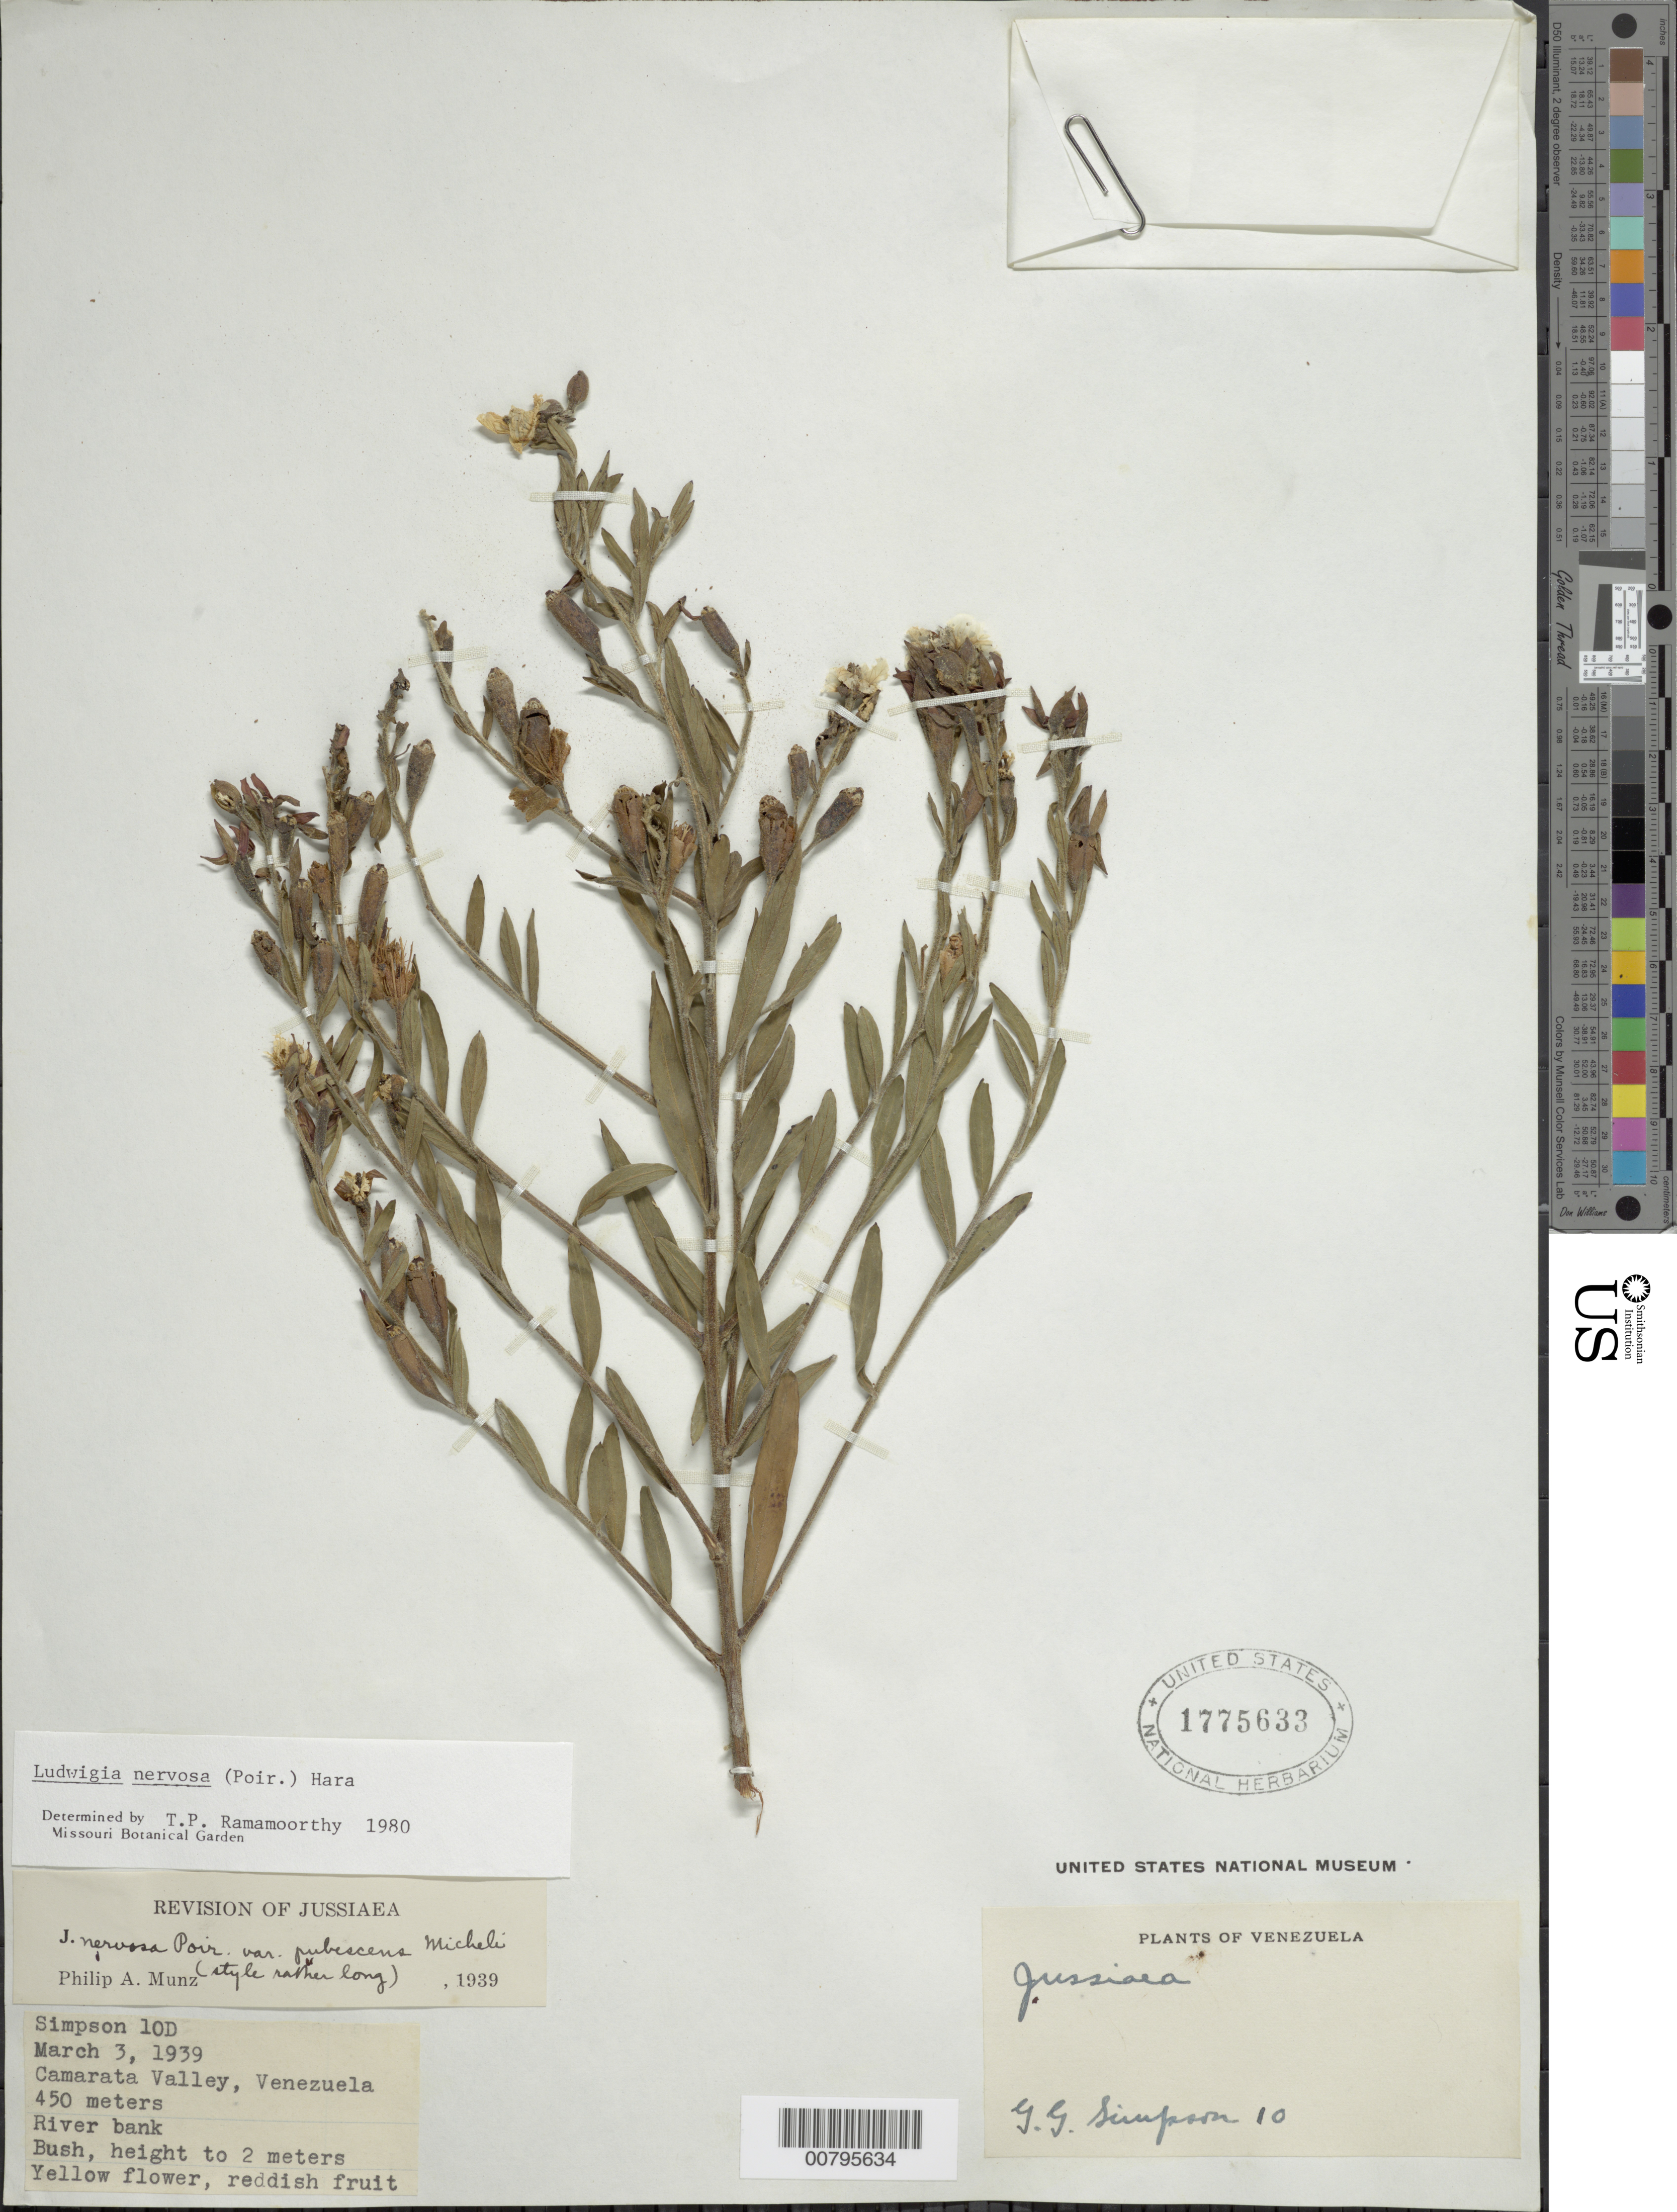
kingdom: Plantae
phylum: Tracheophyta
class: Magnoliopsida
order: Myrtales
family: Onagraceae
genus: Ludwigia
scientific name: Ludwigia nervosa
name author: (Poir.) H. Hara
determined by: Ramamoorthy, T. P.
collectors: G. Simpson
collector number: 10 d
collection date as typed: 3-Mar-39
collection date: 1939-03-03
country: Venezuela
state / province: Bolívar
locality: Camarata Valley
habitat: Riverbank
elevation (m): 450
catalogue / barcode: US 1775633